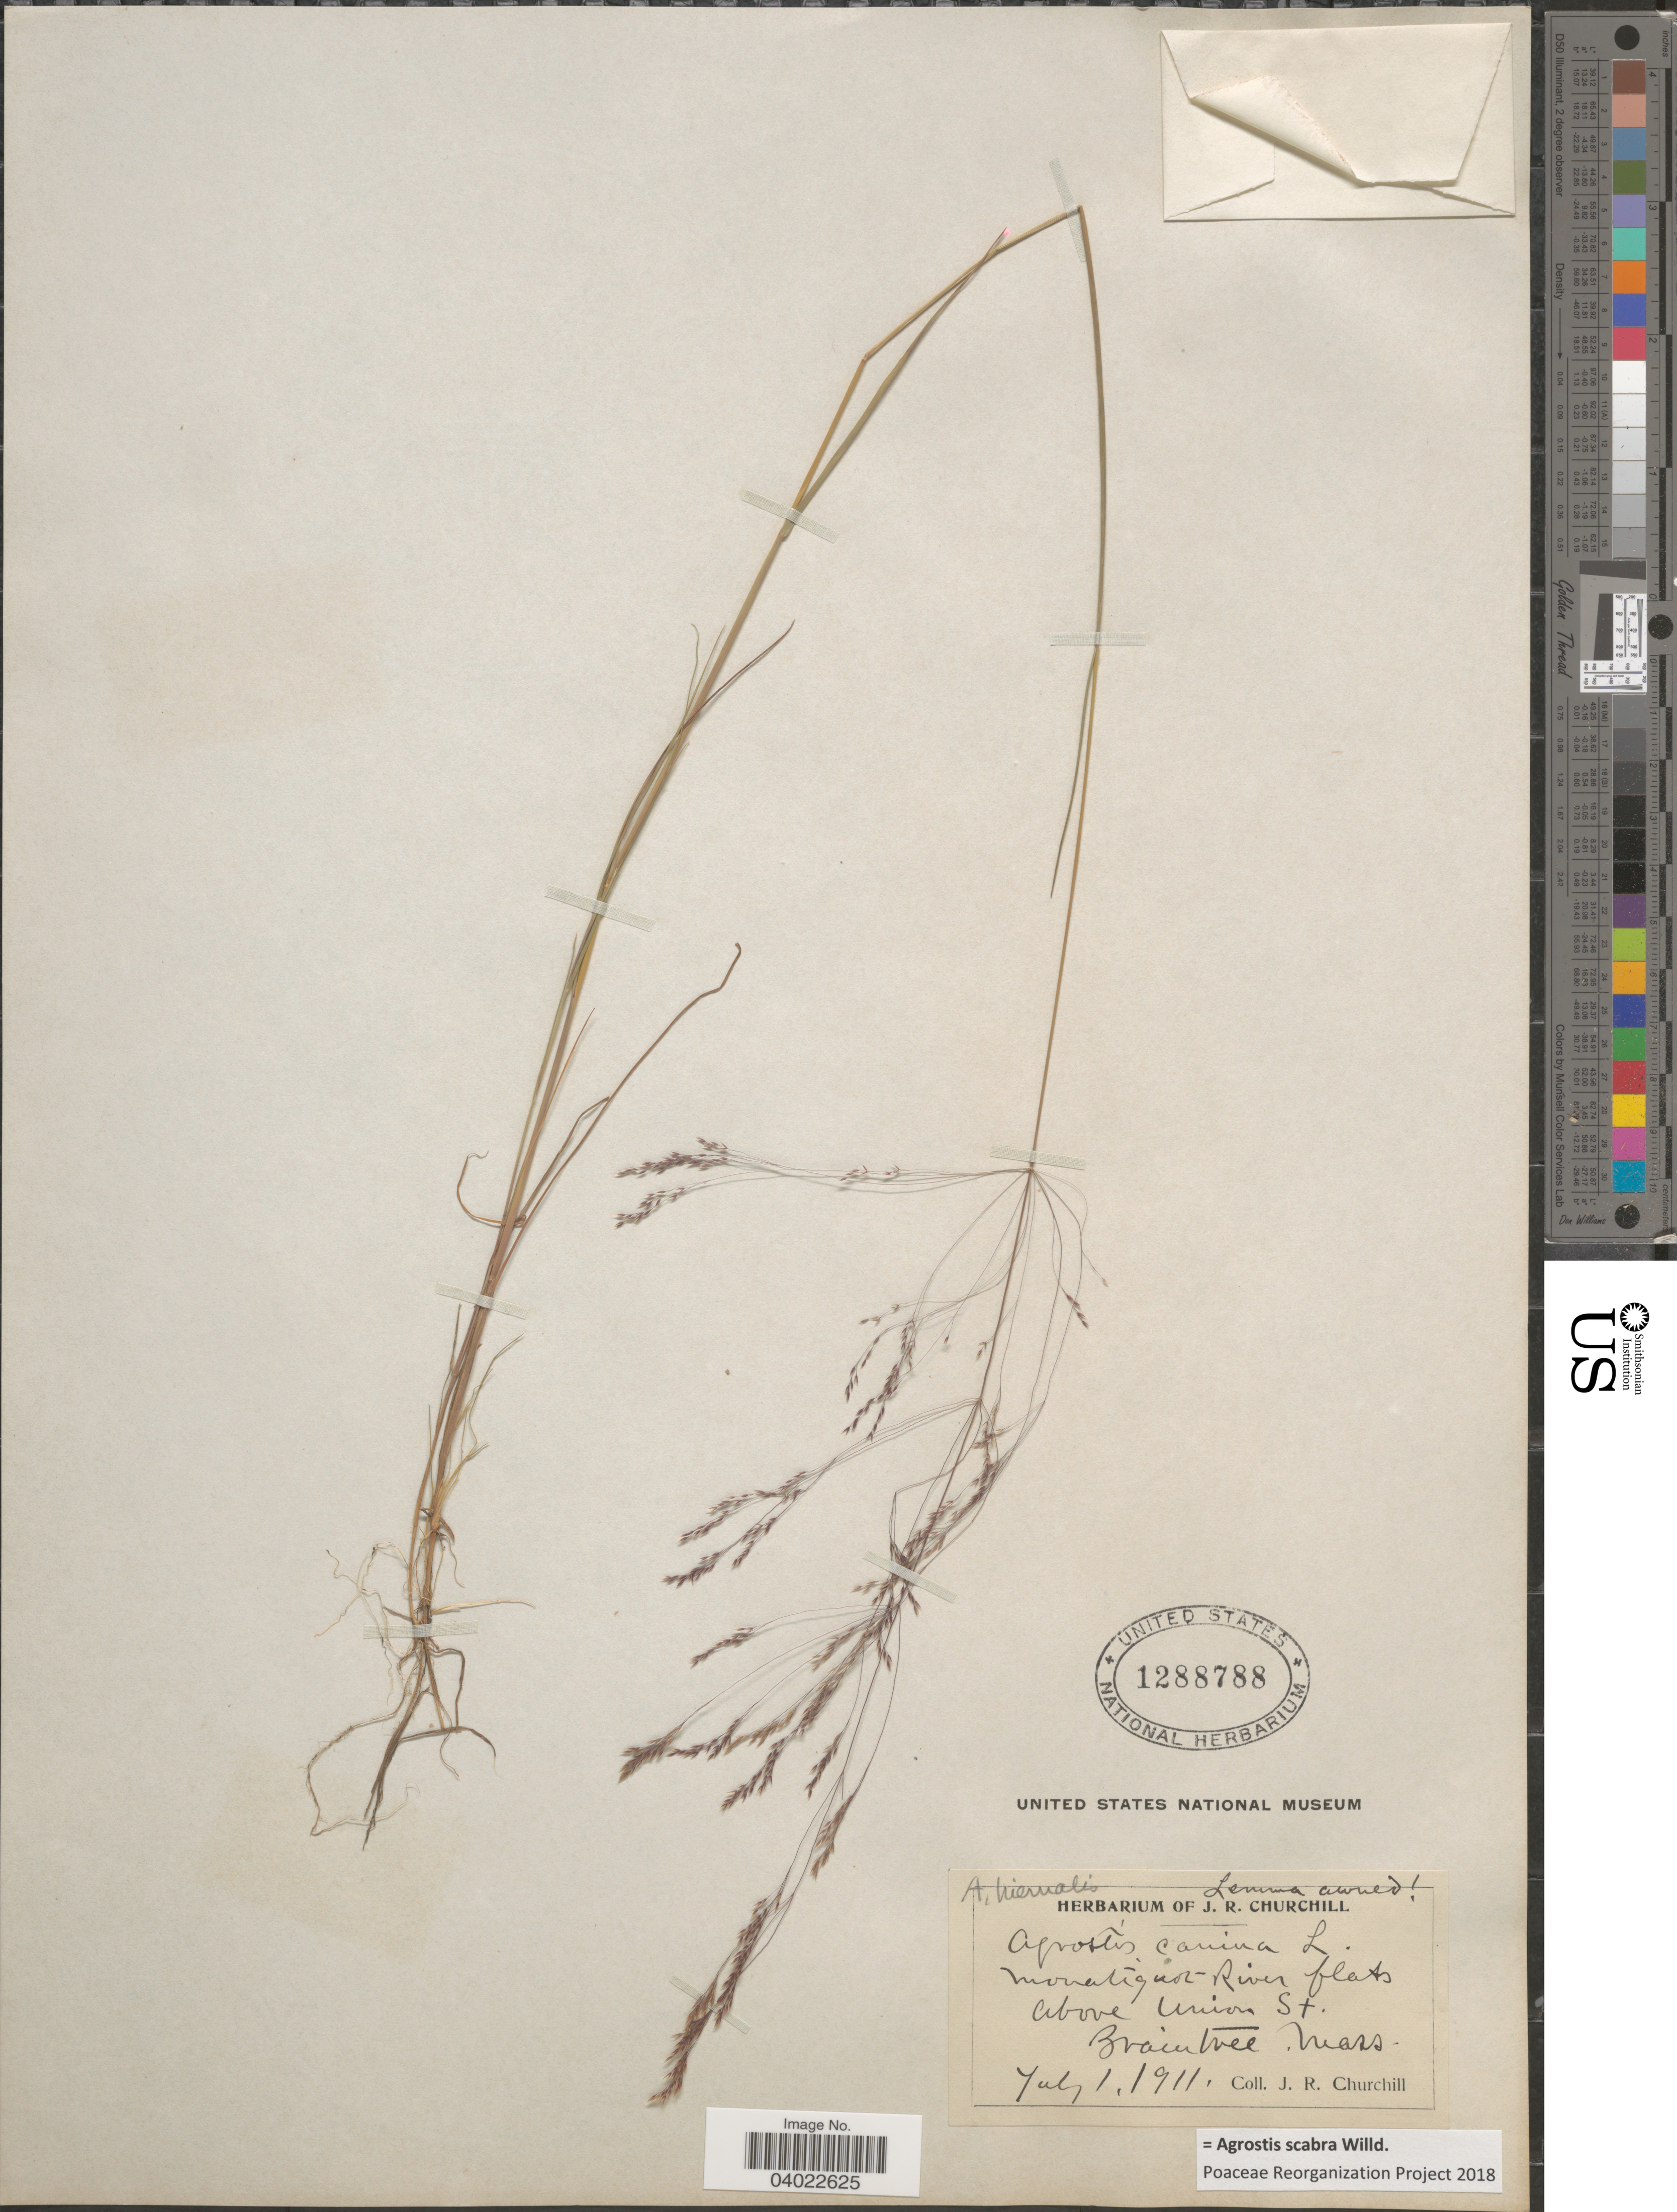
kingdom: Plantae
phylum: Tracheophyta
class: Liliopsida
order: Poales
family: Poaceae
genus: Agrostis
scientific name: Agrostis scabra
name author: Willd.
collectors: J. Churchill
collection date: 1911-07-01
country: United States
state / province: Massachusetts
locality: Monatiquot River flats above Union St. Braintree.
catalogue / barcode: US 1288788